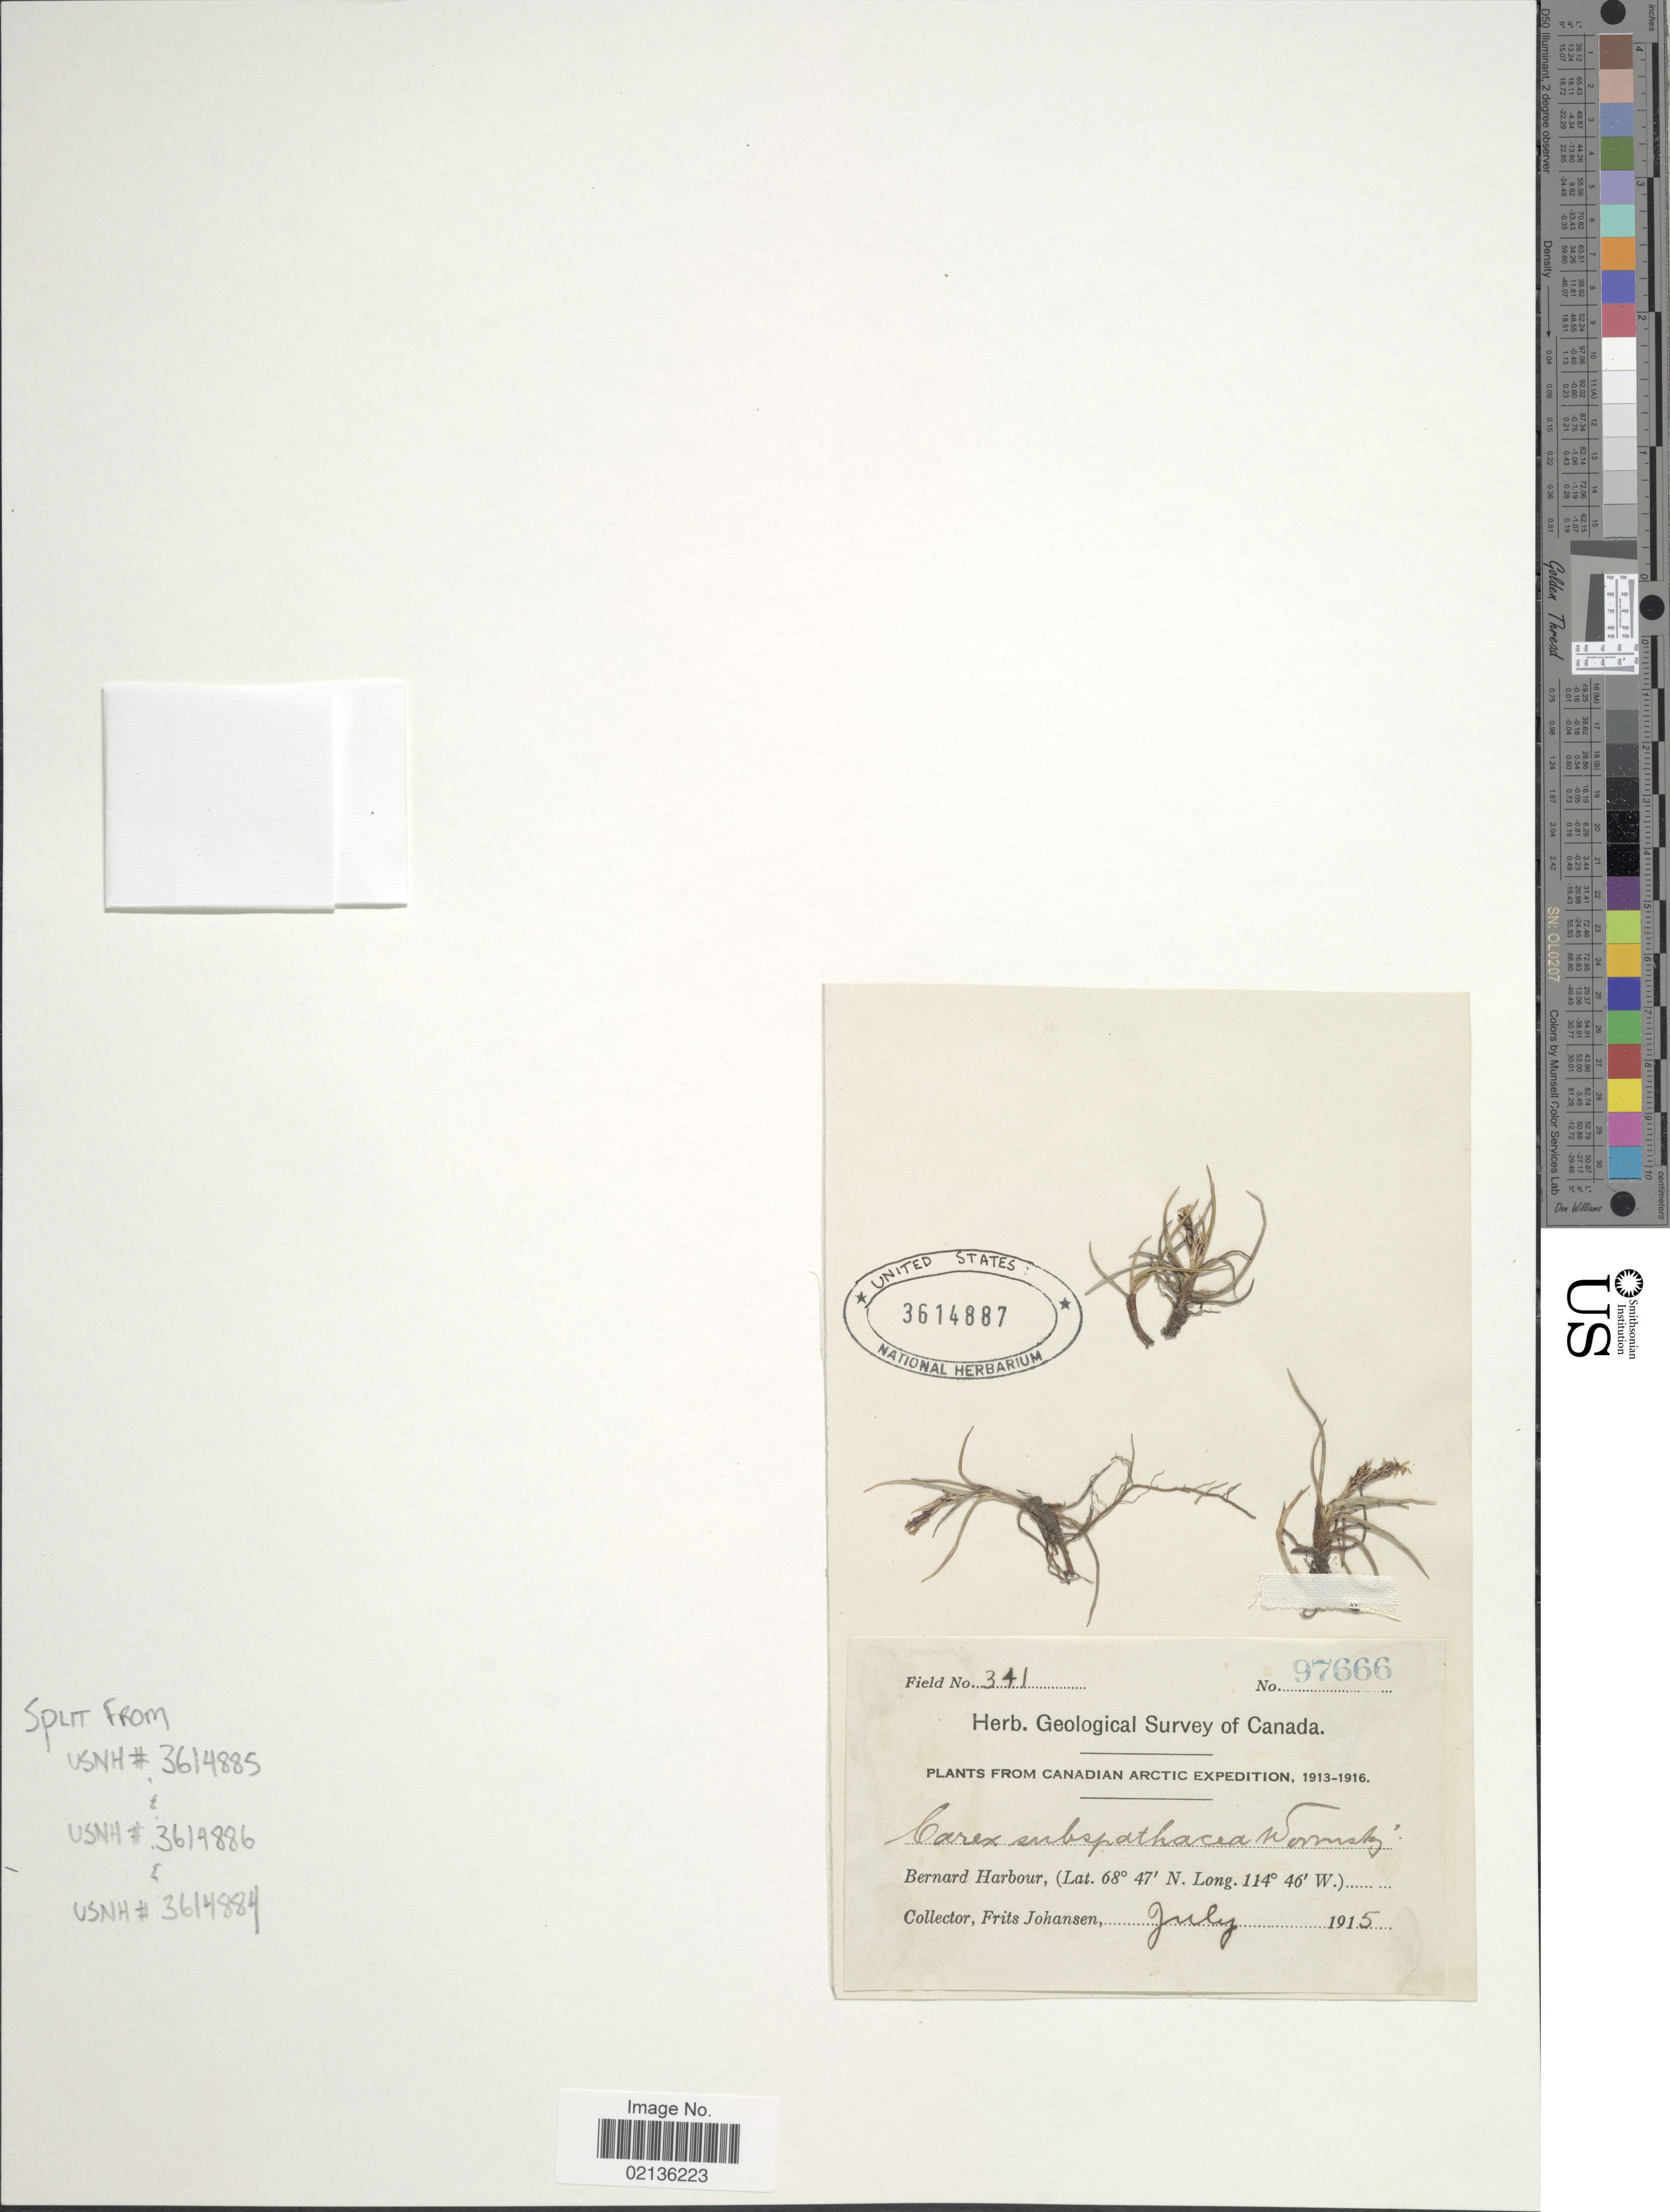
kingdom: Plantae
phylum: Tracheophyta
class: Liliopsida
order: Poales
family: Cyperaceae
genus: Carex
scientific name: Carex subspathacea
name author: Wormsk. ex Hornem.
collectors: F. Johansen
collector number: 341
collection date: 1915-07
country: Canada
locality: Canadian Arctic, Bernard Harbour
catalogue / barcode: US 3614887